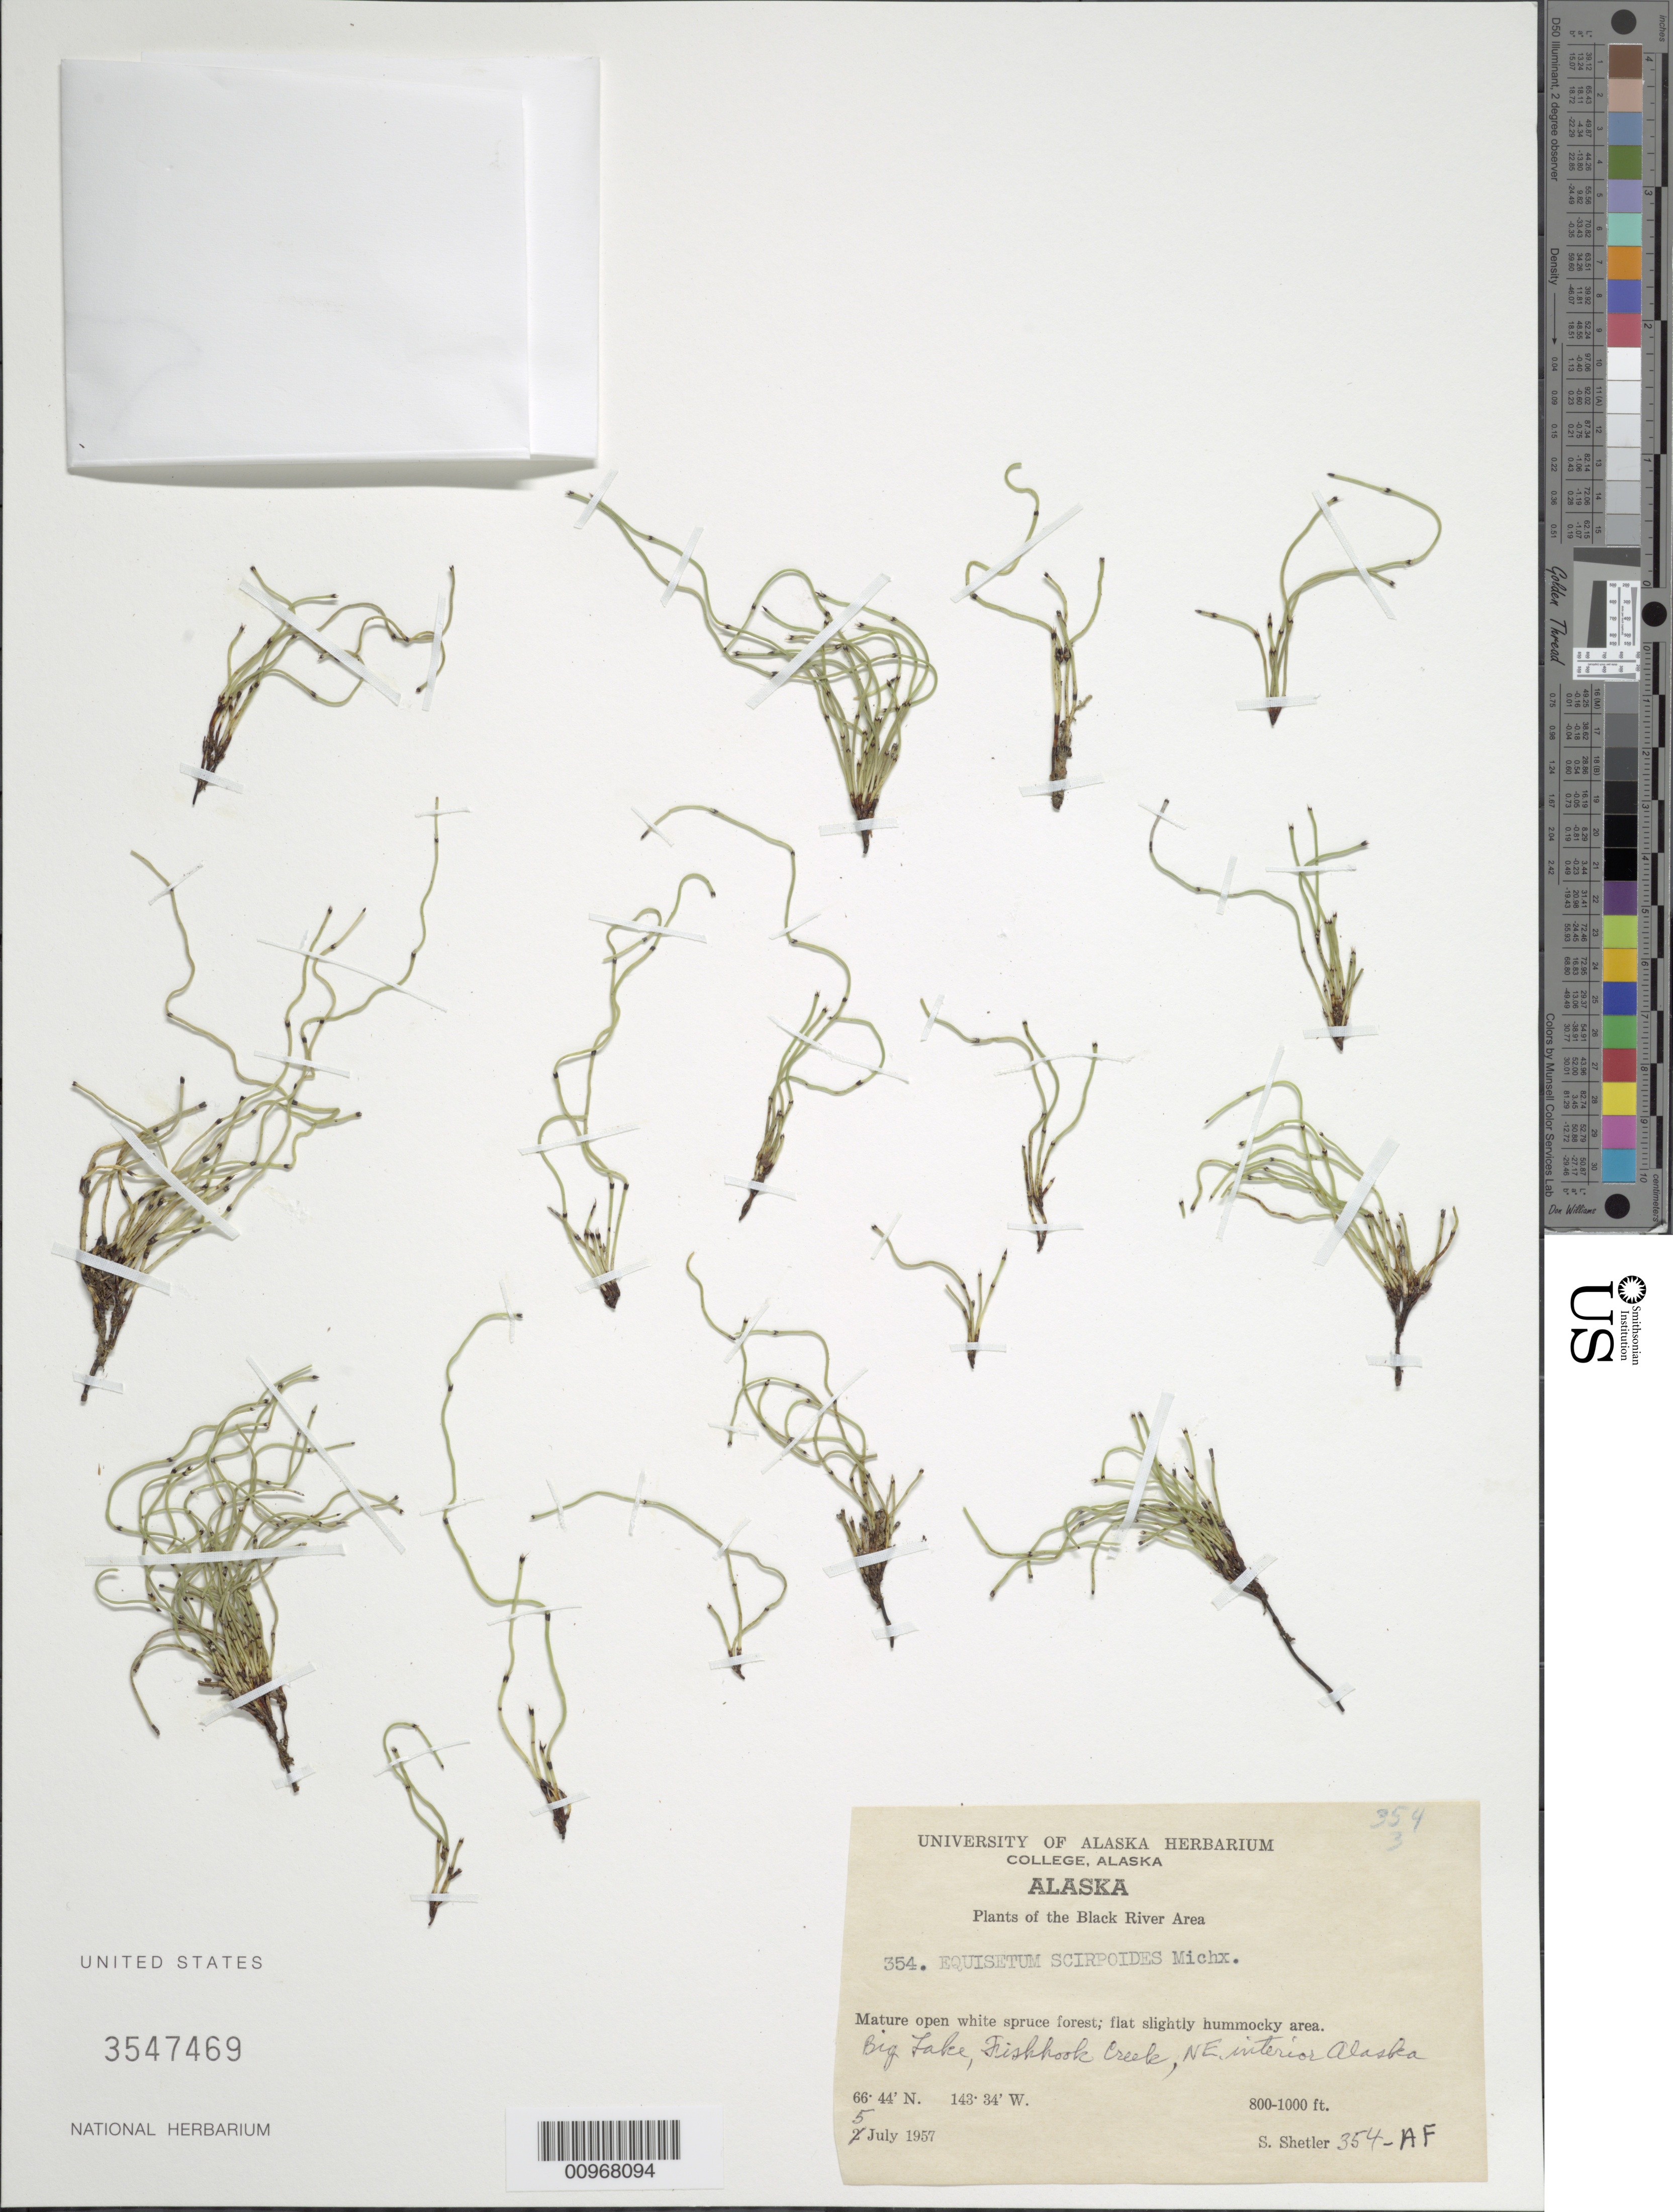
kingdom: Plantae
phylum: Tracheophyta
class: Polypodiopsida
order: Equisetales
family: Equisetaceae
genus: Equisetum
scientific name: Equisetum scirpoides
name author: Michx.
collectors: S. Shetler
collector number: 354-AF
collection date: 1957-07-05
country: United States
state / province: Alaska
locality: Black River Area. Big Lkae, Fishhook Creek, NE interior Alaska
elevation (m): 244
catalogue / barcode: US 3547469